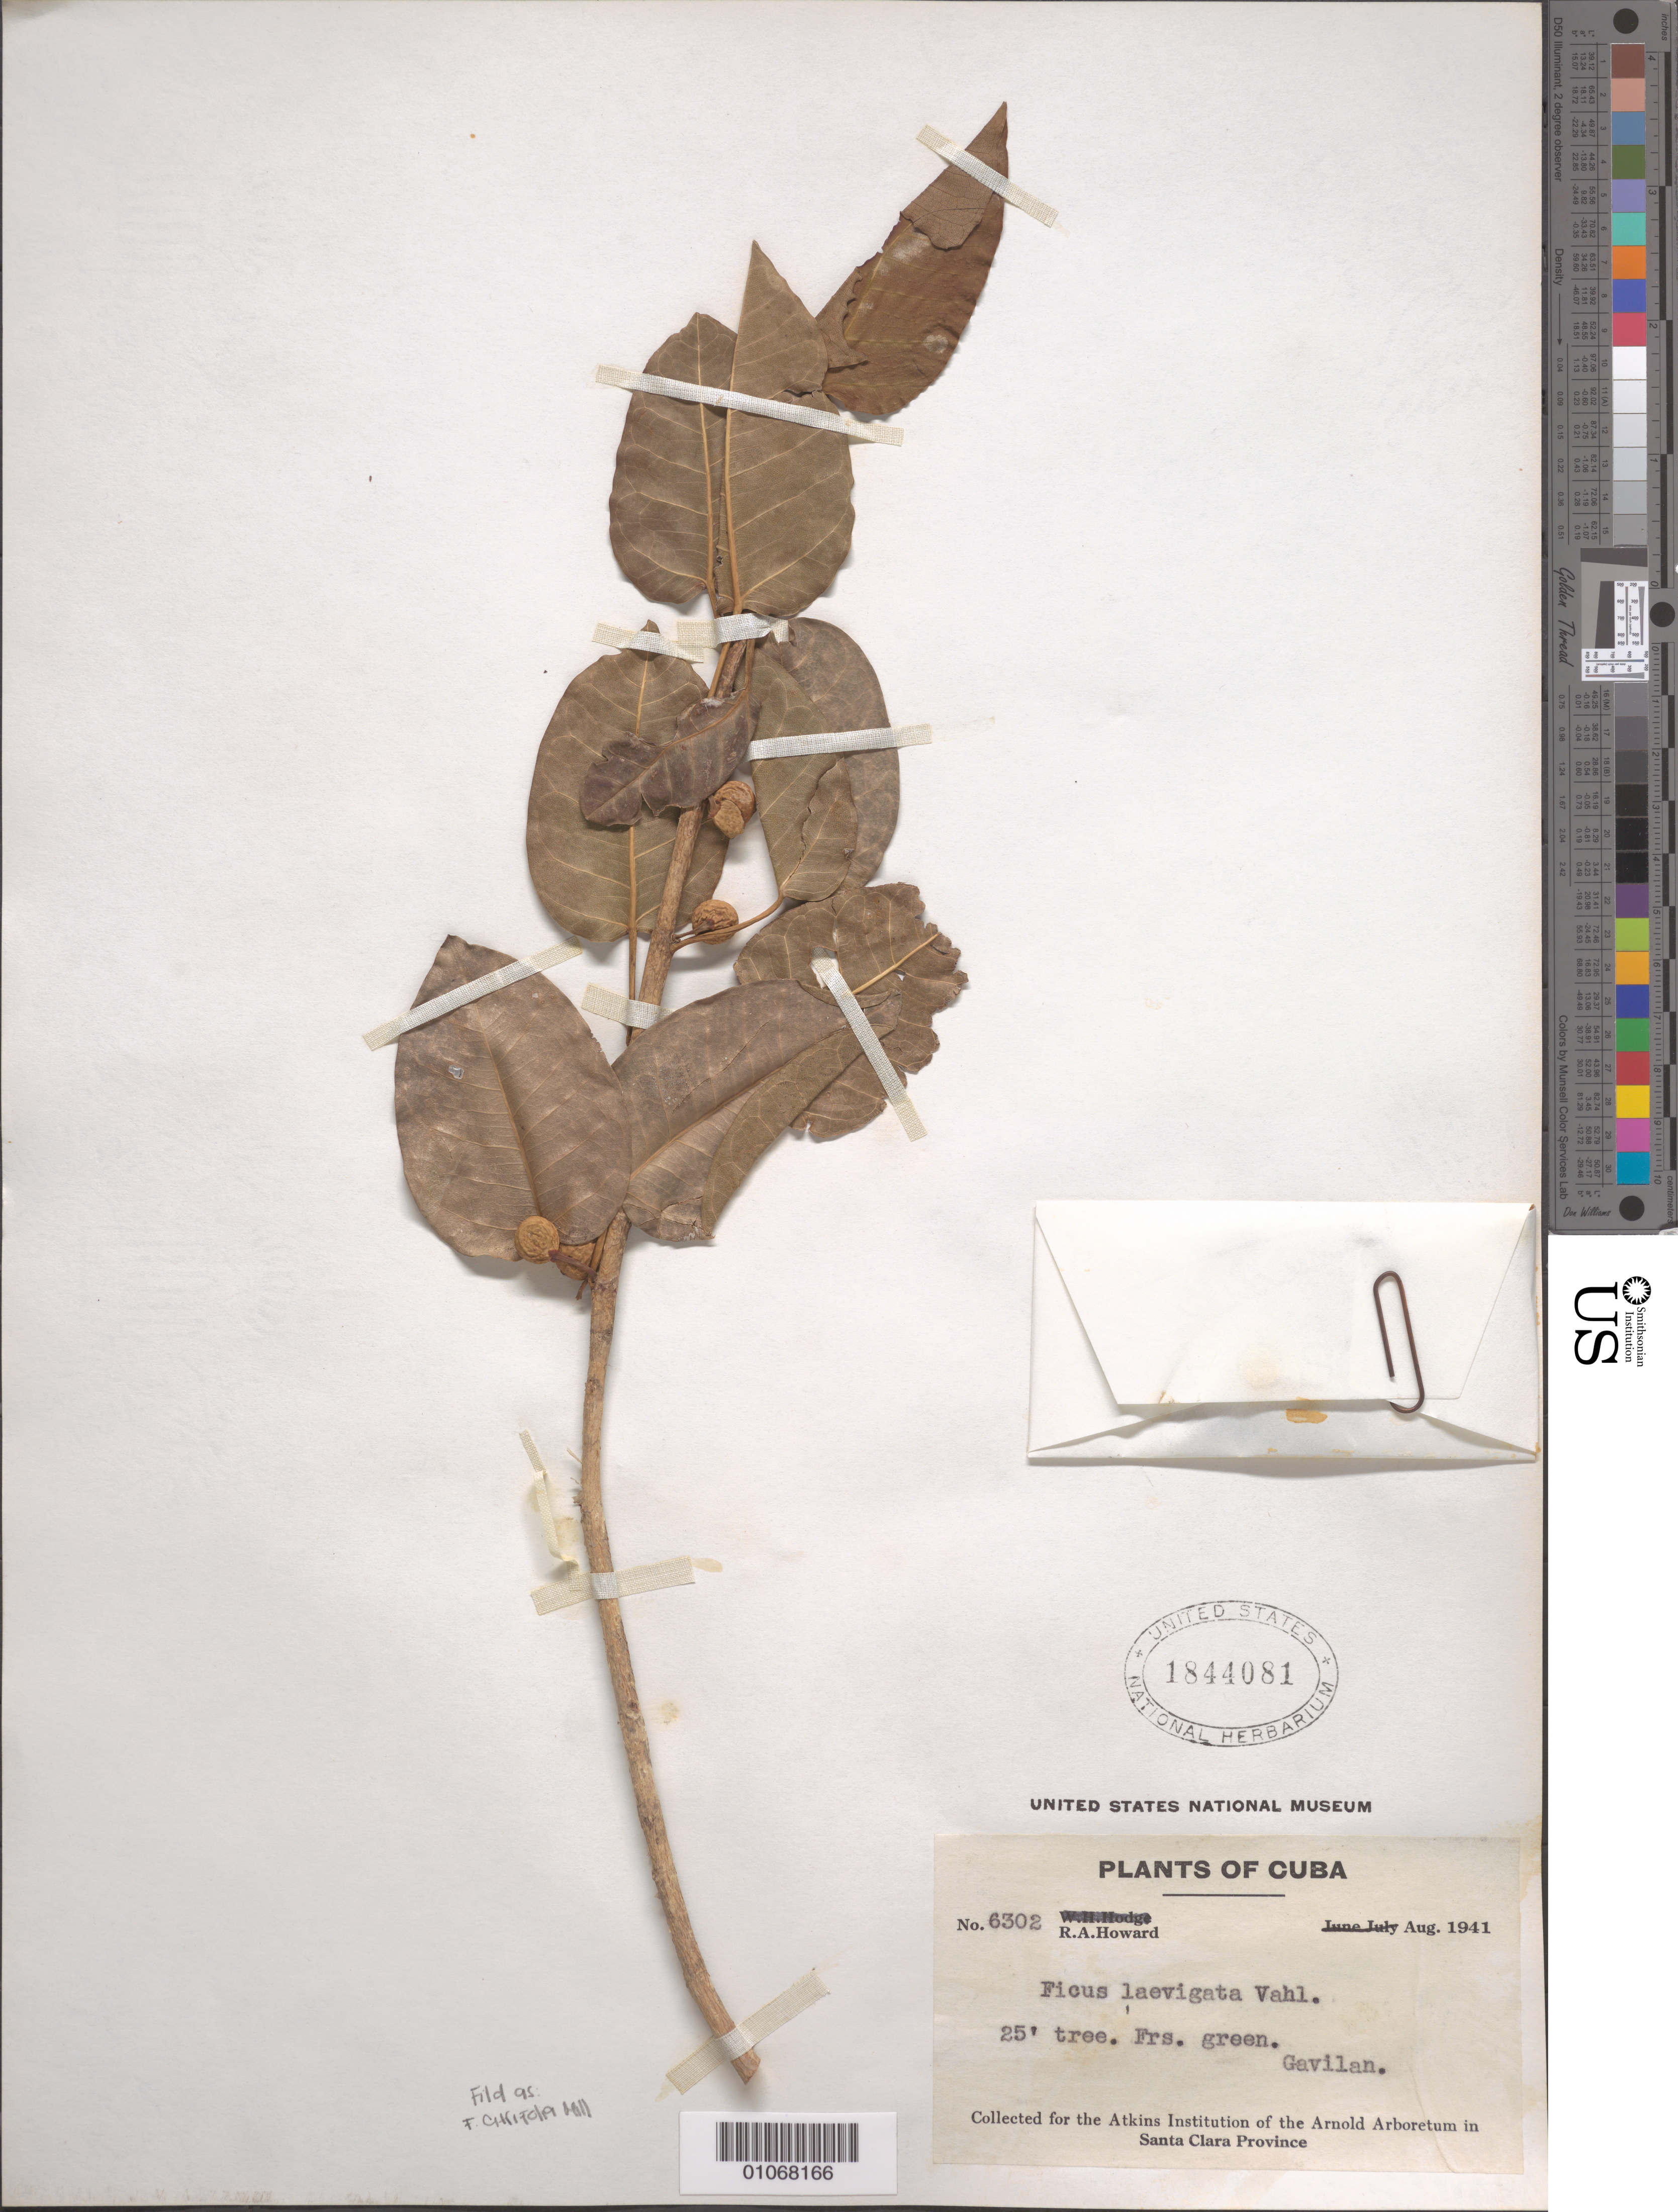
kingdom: Plantae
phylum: Tracheophyta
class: Magnoliopsida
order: Rosales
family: Moraceae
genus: Ficus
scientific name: Ficus citrifolia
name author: Mill.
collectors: R. A. Howard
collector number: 6302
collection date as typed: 01 Aug 1941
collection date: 1941-08-01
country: Cuba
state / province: Villa Clara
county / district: Santa Clara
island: Cuba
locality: Gavilan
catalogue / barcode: US 1844081